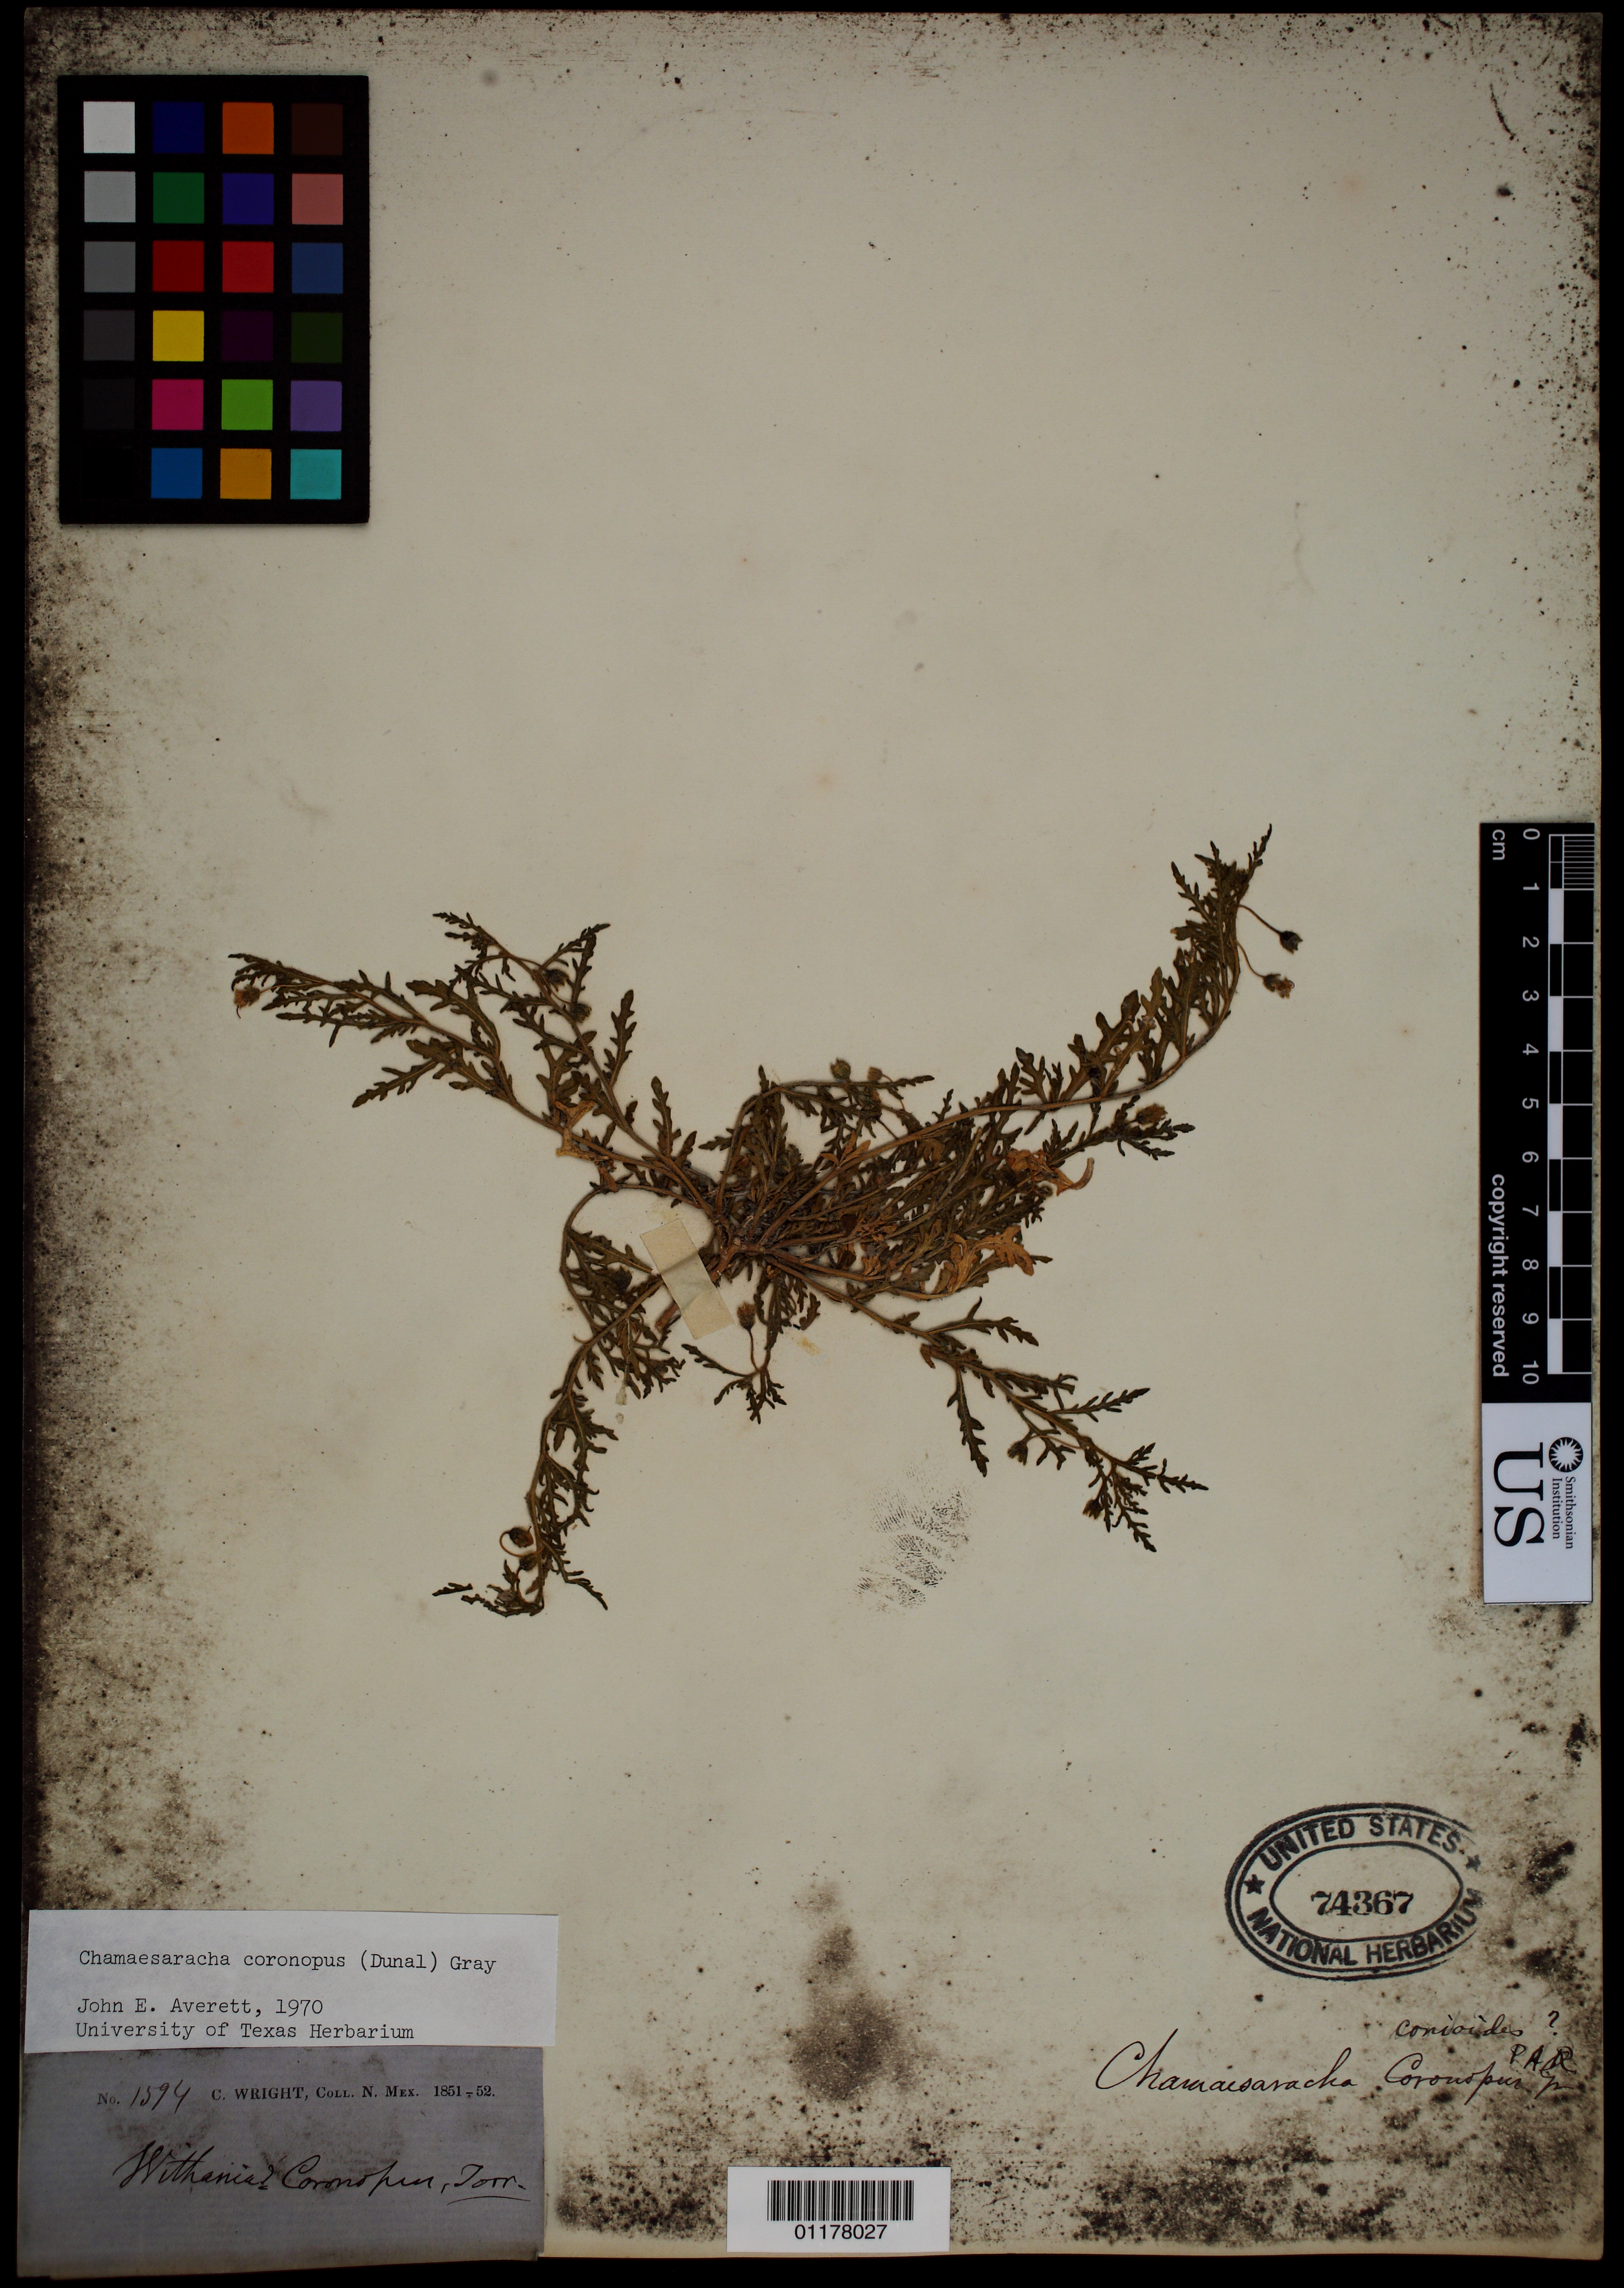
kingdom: Plantae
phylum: Tracheophyta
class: Magnoliopsida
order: Solanales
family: Solanaceae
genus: Chamaesaracha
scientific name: Chamaesaracha coronopus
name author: (Dunal) A. Gray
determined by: Averett, J. E., (GAS)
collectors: C. Wright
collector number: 1594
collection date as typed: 1851 to -- --- 1852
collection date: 1851/1852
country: United States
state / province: New Mexico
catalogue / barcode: US 74367